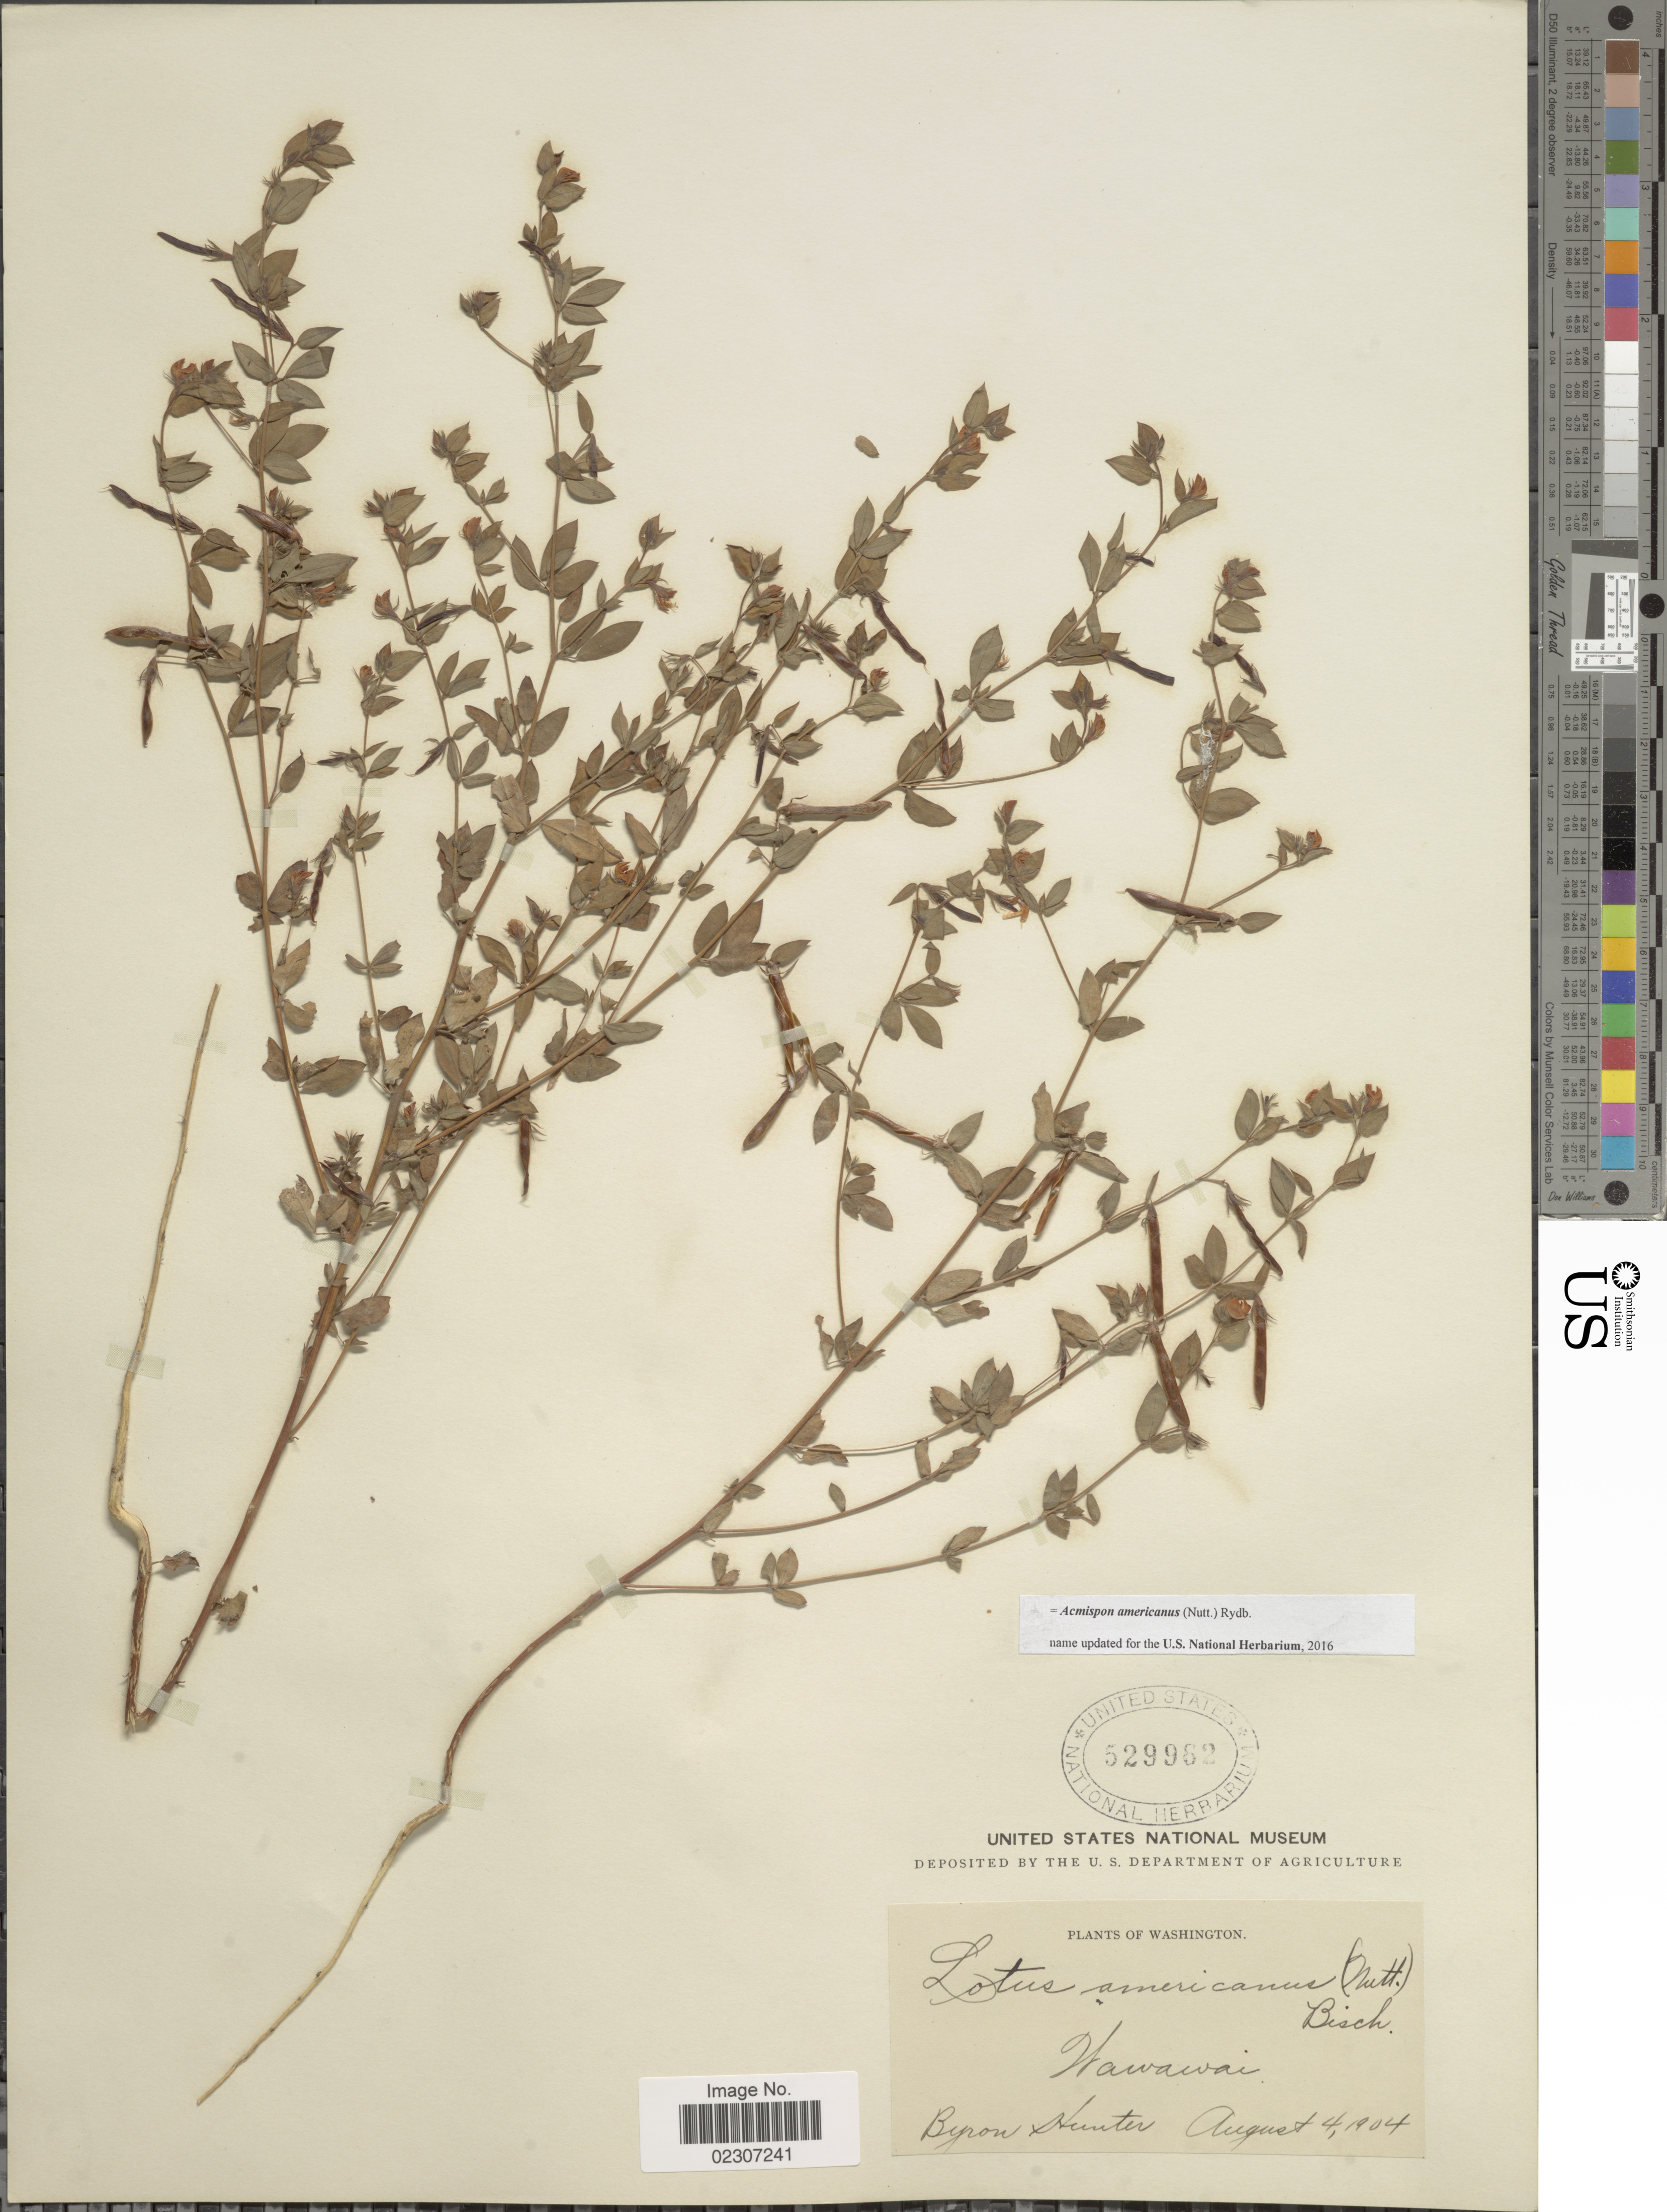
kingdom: Plantae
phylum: Tracheophyta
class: Magnoliopsida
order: Fabales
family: Fabaceae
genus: Acmispon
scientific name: Acmispon americanus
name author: (Nutt.) Rydb.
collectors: B. Hunter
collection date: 1904-08-04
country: United States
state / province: Washington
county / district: Whitman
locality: Washington, Wawawai.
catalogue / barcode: US 529962